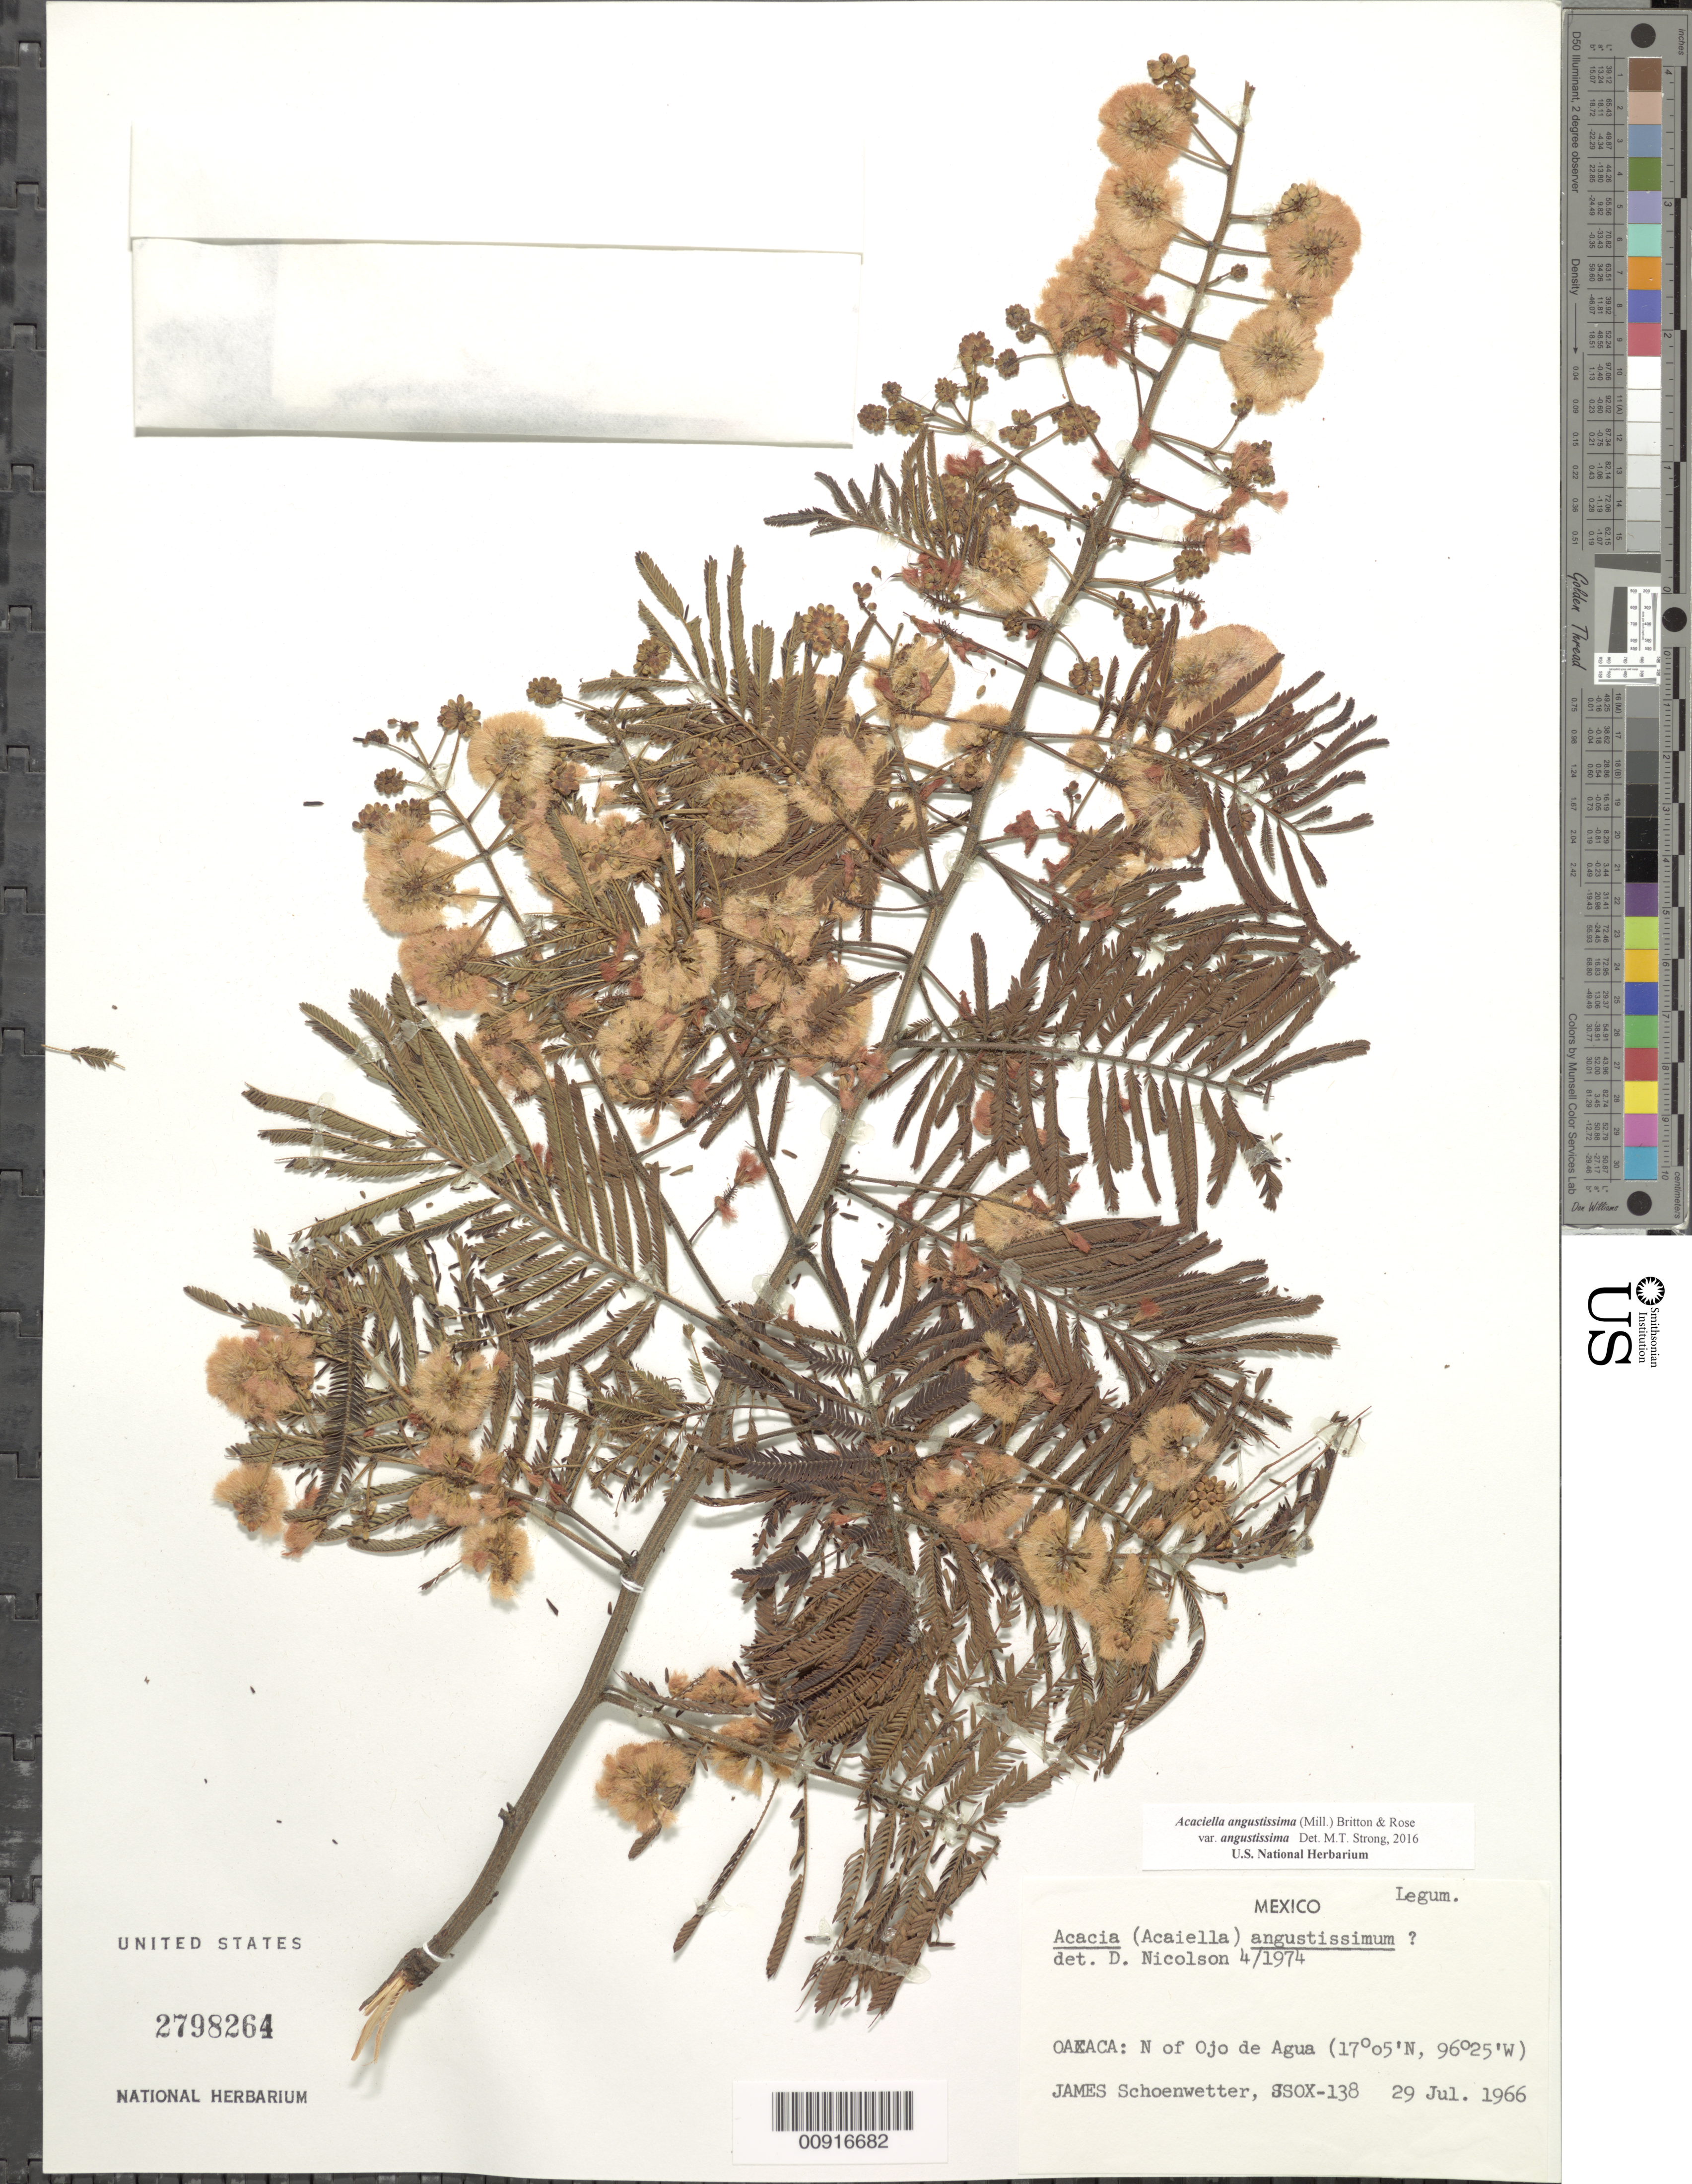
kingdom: Plantae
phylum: Tracheophyta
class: Magnoliopsida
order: Fabales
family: Fabaceae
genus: Acaciella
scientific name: Acaciella angustissima var. angustissima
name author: (Mill.) Britton & Rose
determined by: Strong, M. T., (US), Smithsonian Institution - National Museum of Natural History (UNITED STATES)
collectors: J. Schoenwetter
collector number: SSOX-138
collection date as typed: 29 Jul 1966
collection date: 1966-07-29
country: Mexico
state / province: Oaxaca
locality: Oaxaca: N of Ojo de Agua.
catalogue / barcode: US 2798264